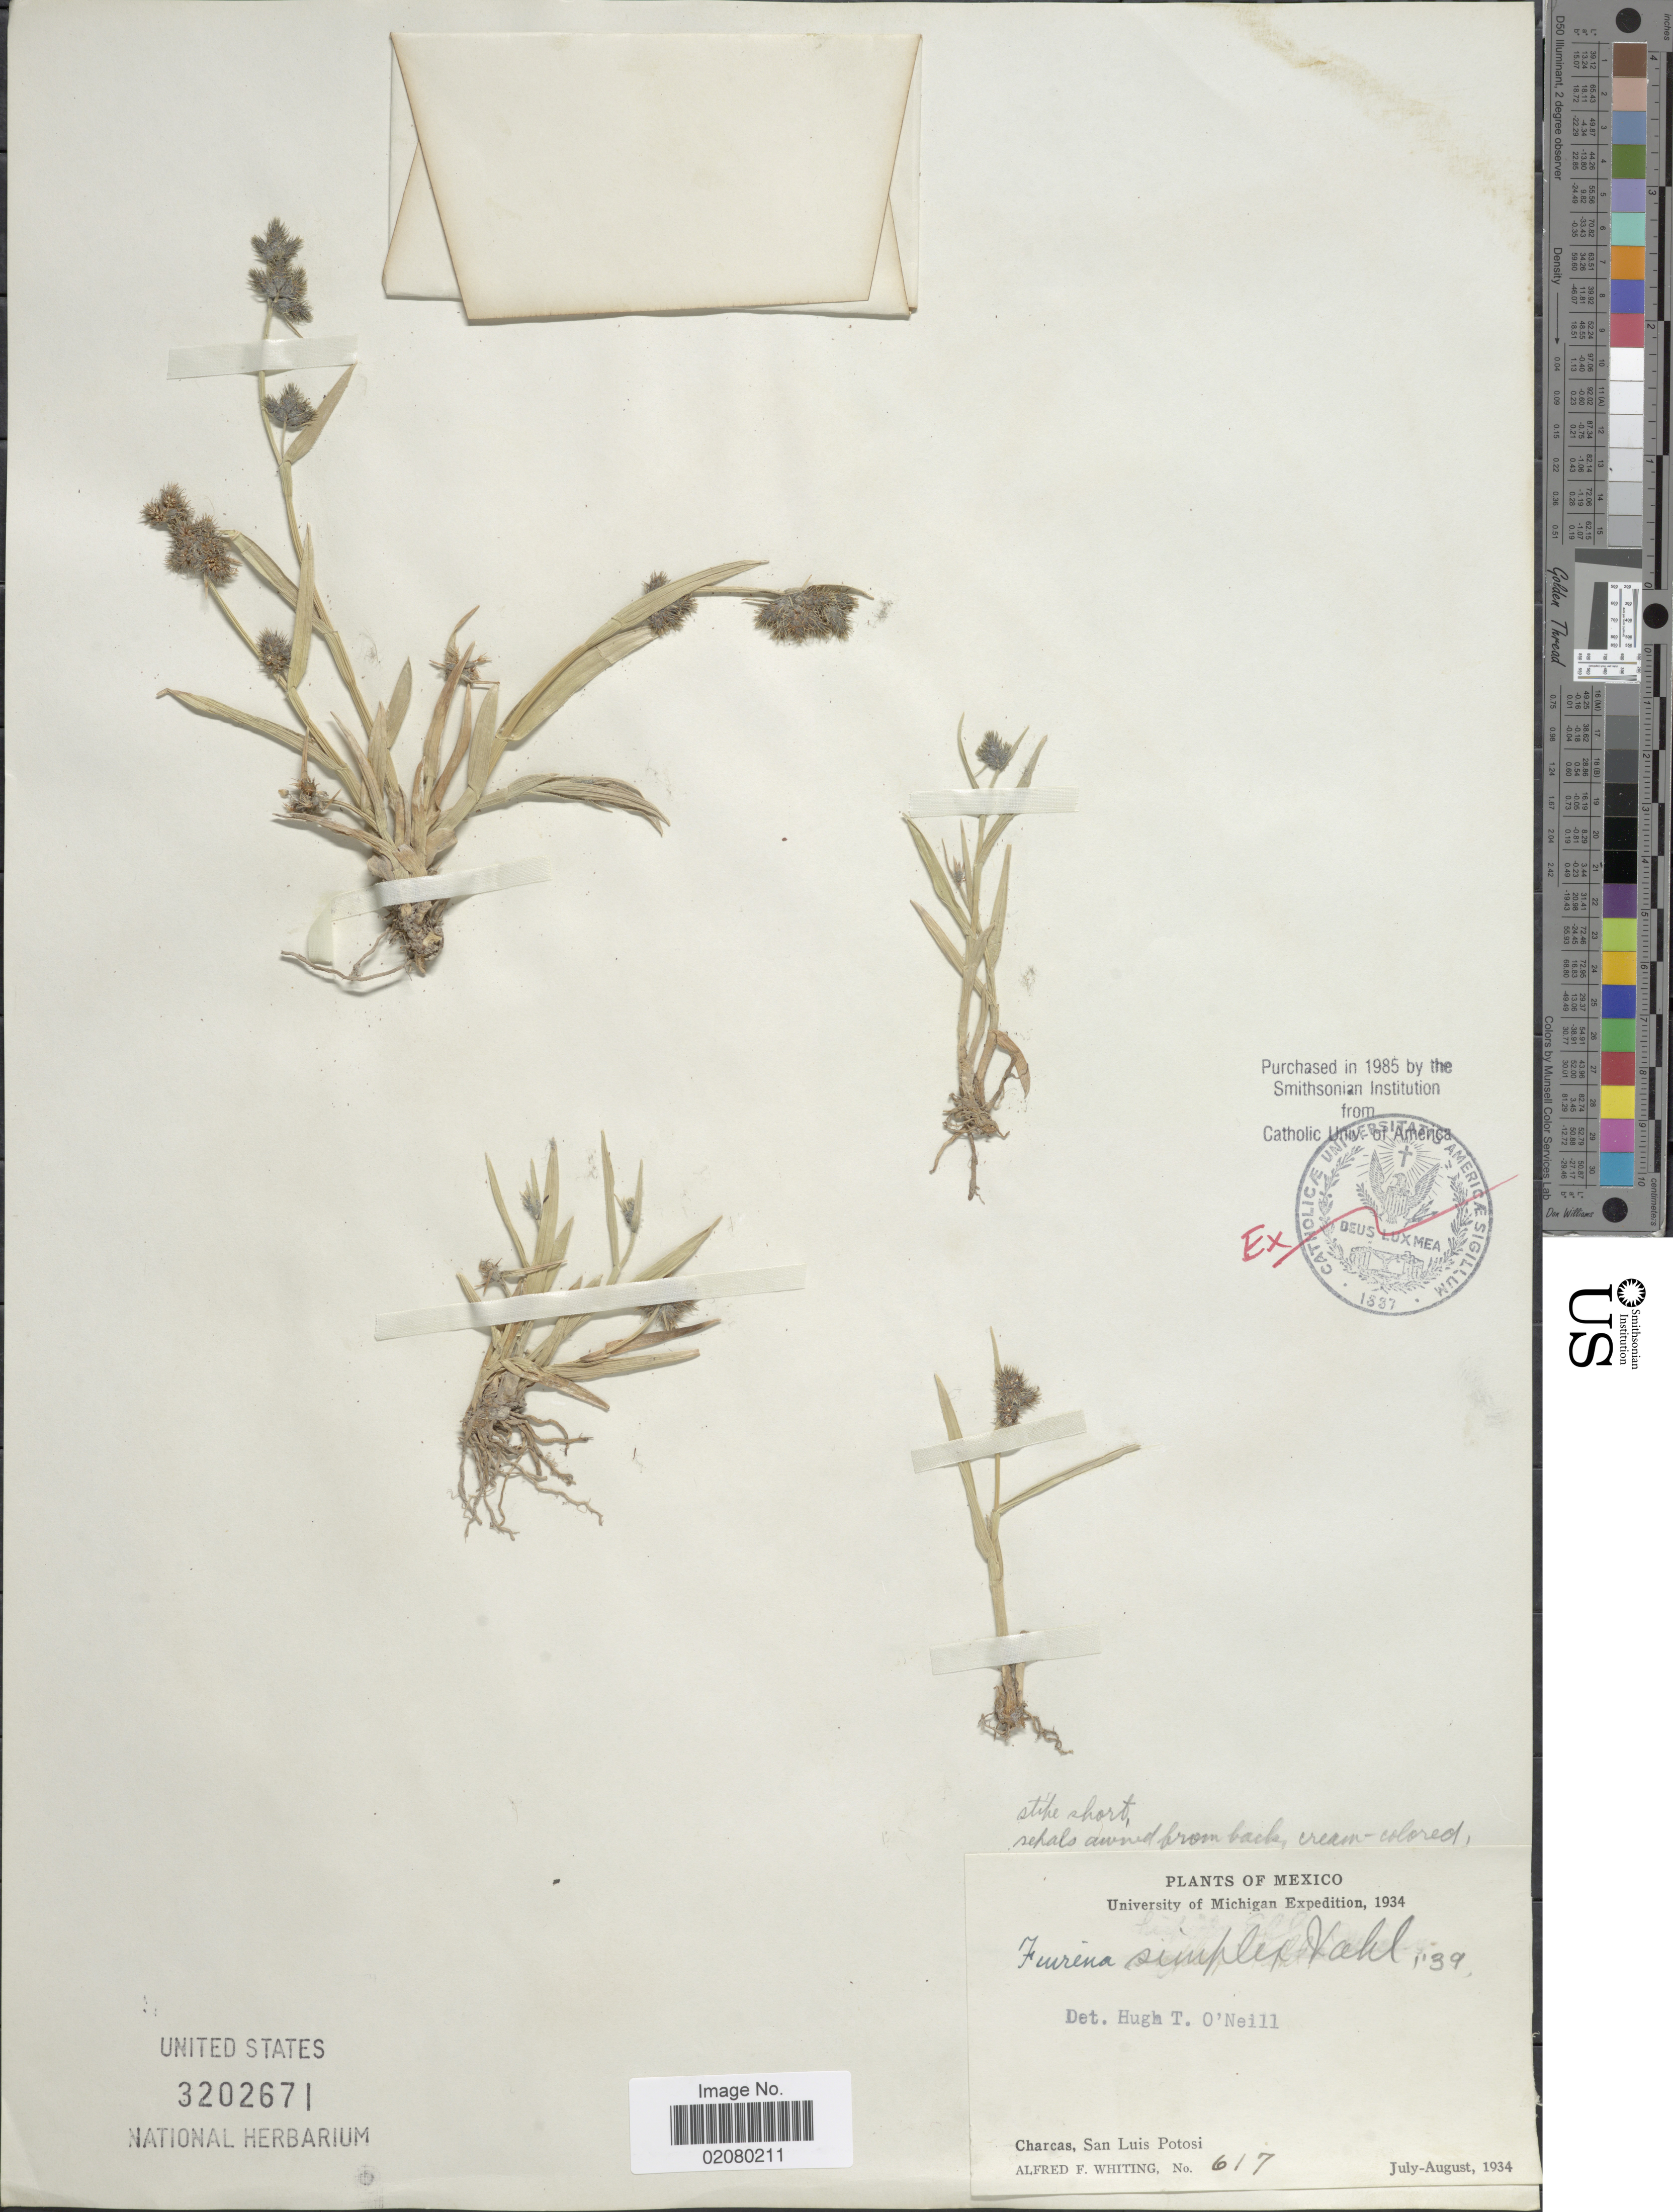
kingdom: Plantae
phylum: Tracheophyta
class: Liliopsida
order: Poales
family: Cyperaceae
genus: Fuirena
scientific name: Fuirena simplex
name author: Vahl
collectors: A. F. Whiting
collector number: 617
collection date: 1934-07/1934-08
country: Mexico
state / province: San Luis Potosí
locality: Charcas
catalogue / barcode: US 3202671